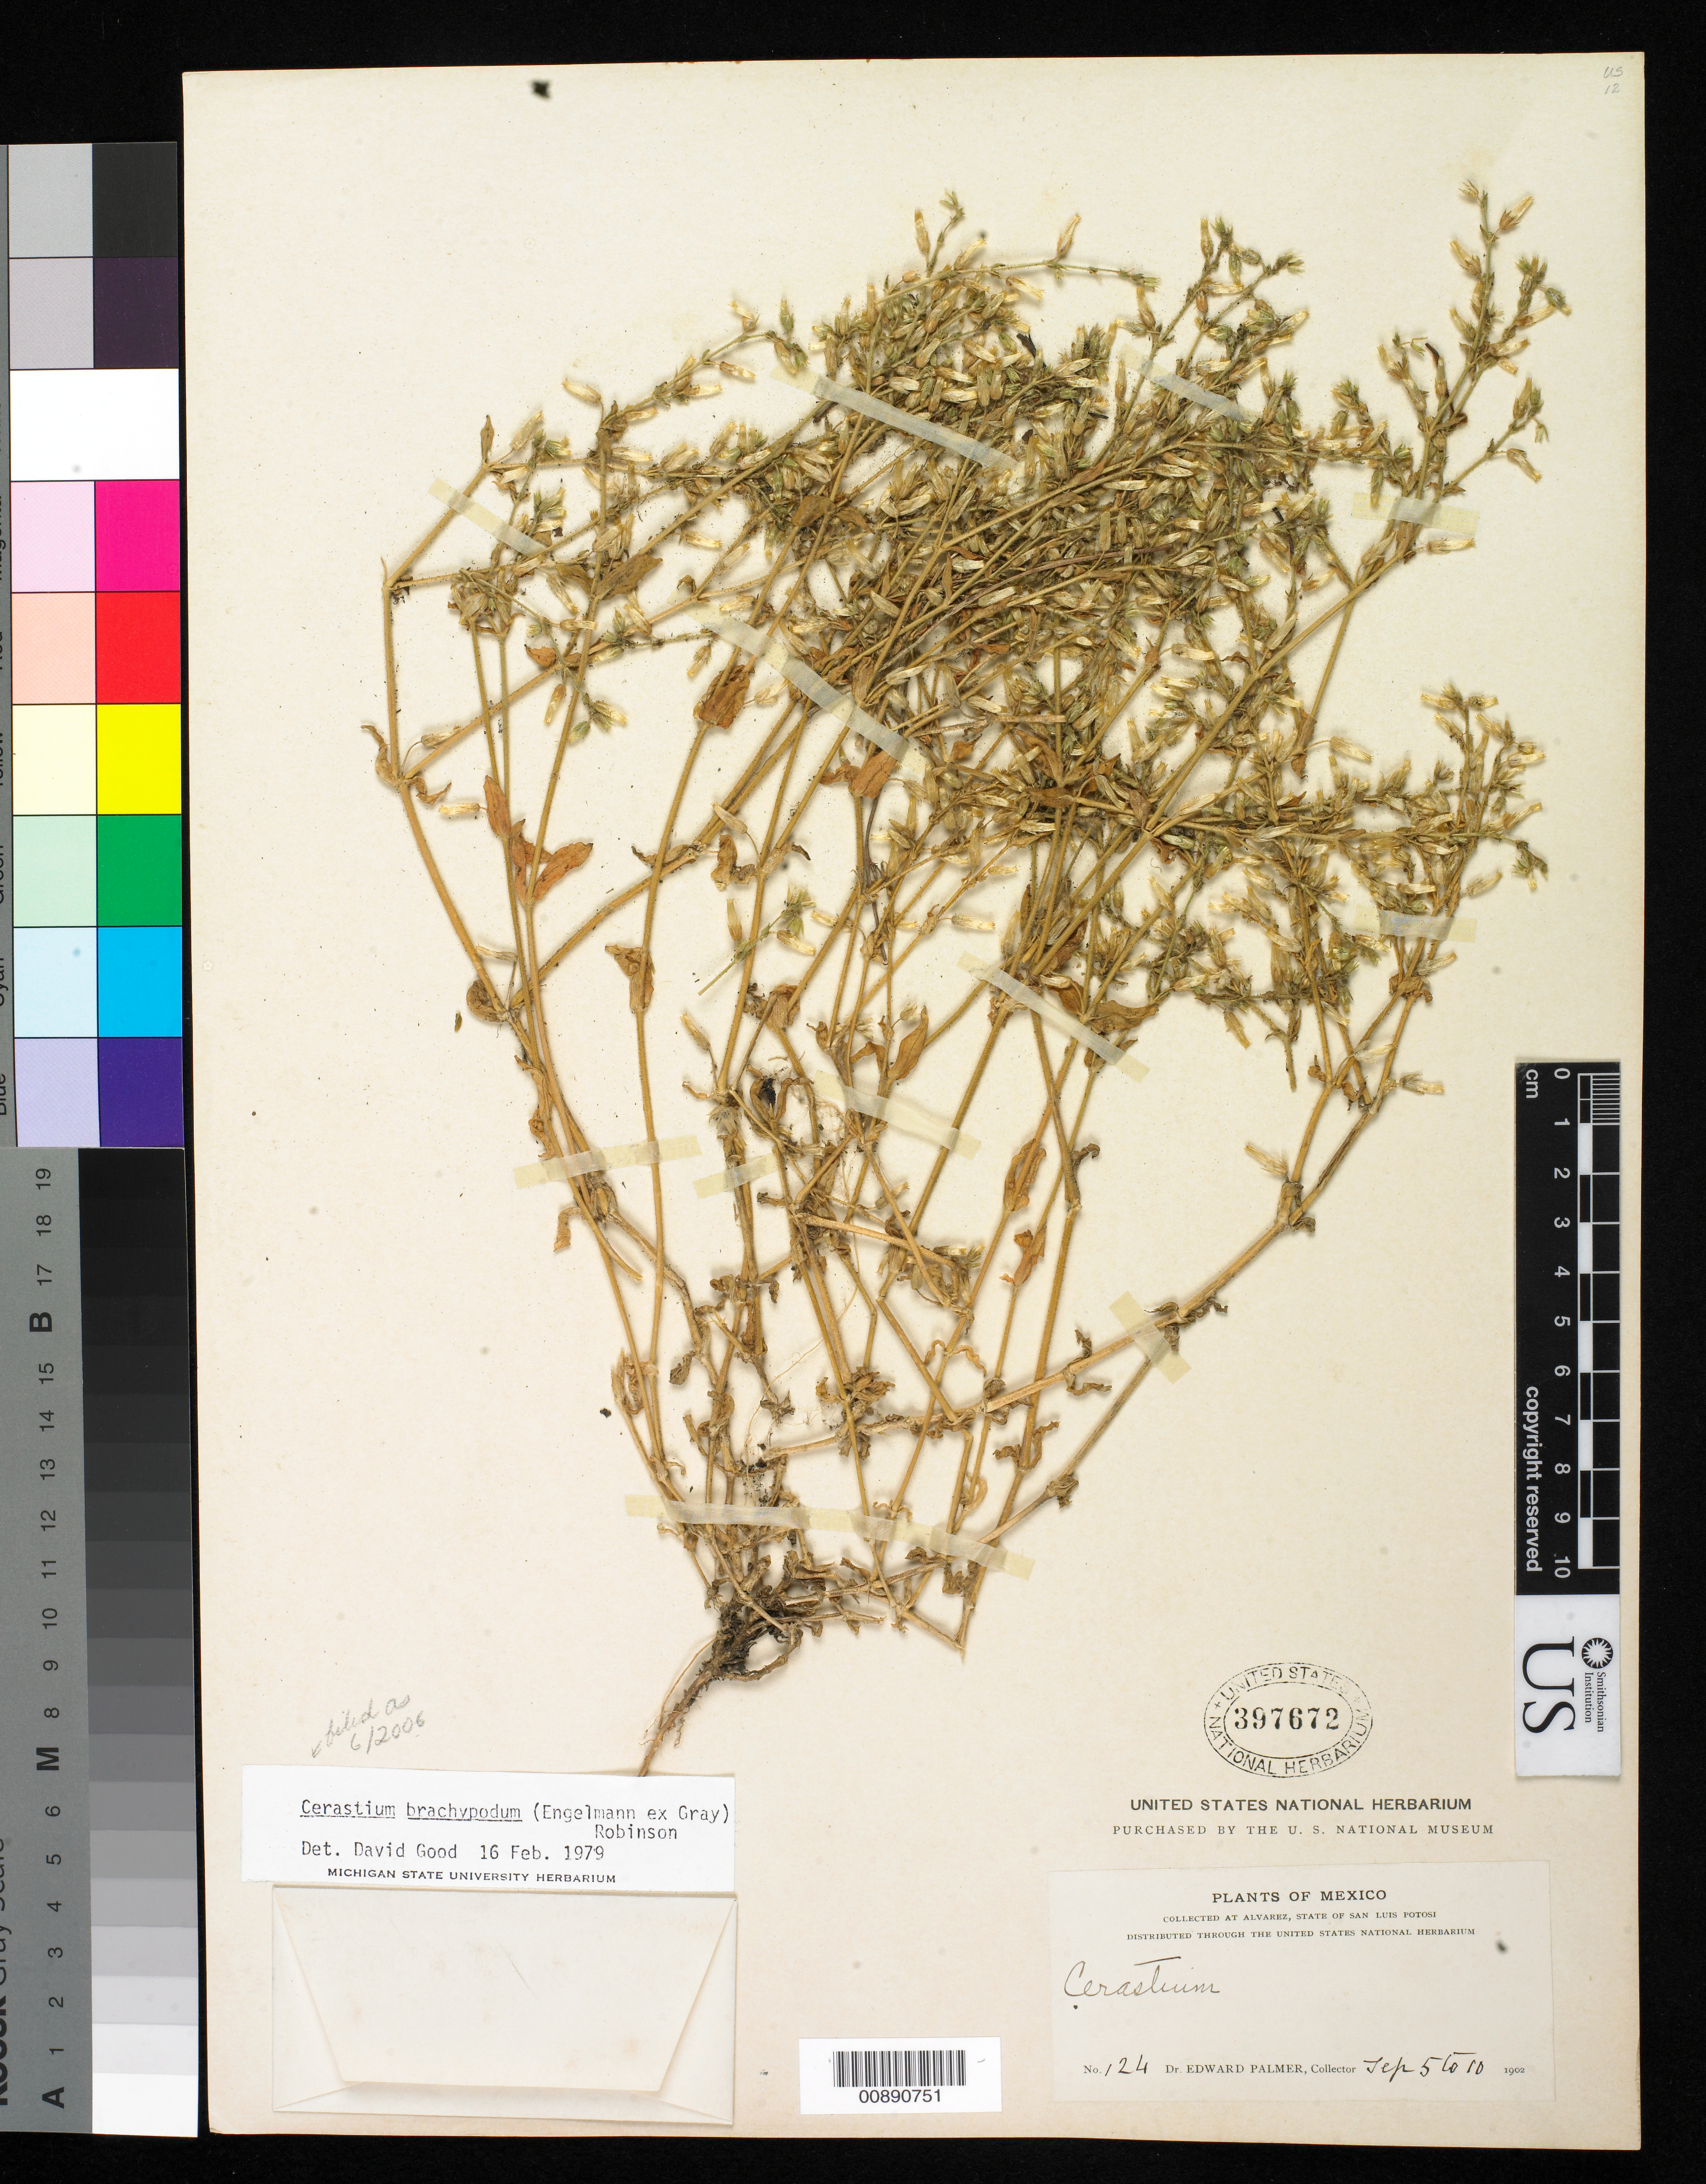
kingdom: Plantae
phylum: Tracheophyta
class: Magnoliopsida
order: Caryophyllales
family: Caryophyllaceae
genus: Cerastium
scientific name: Cerastium brachypodum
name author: (Engelm. ex A. Gray) B.L. Rob.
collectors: E. Palmer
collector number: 124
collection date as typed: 05 Sep 1902 to 10 Sep 1902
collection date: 1902-09-05/1902-09-10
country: Mexico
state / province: San Luis Potosí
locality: Alvarez, San Luis Potosí.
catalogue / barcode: US 397672